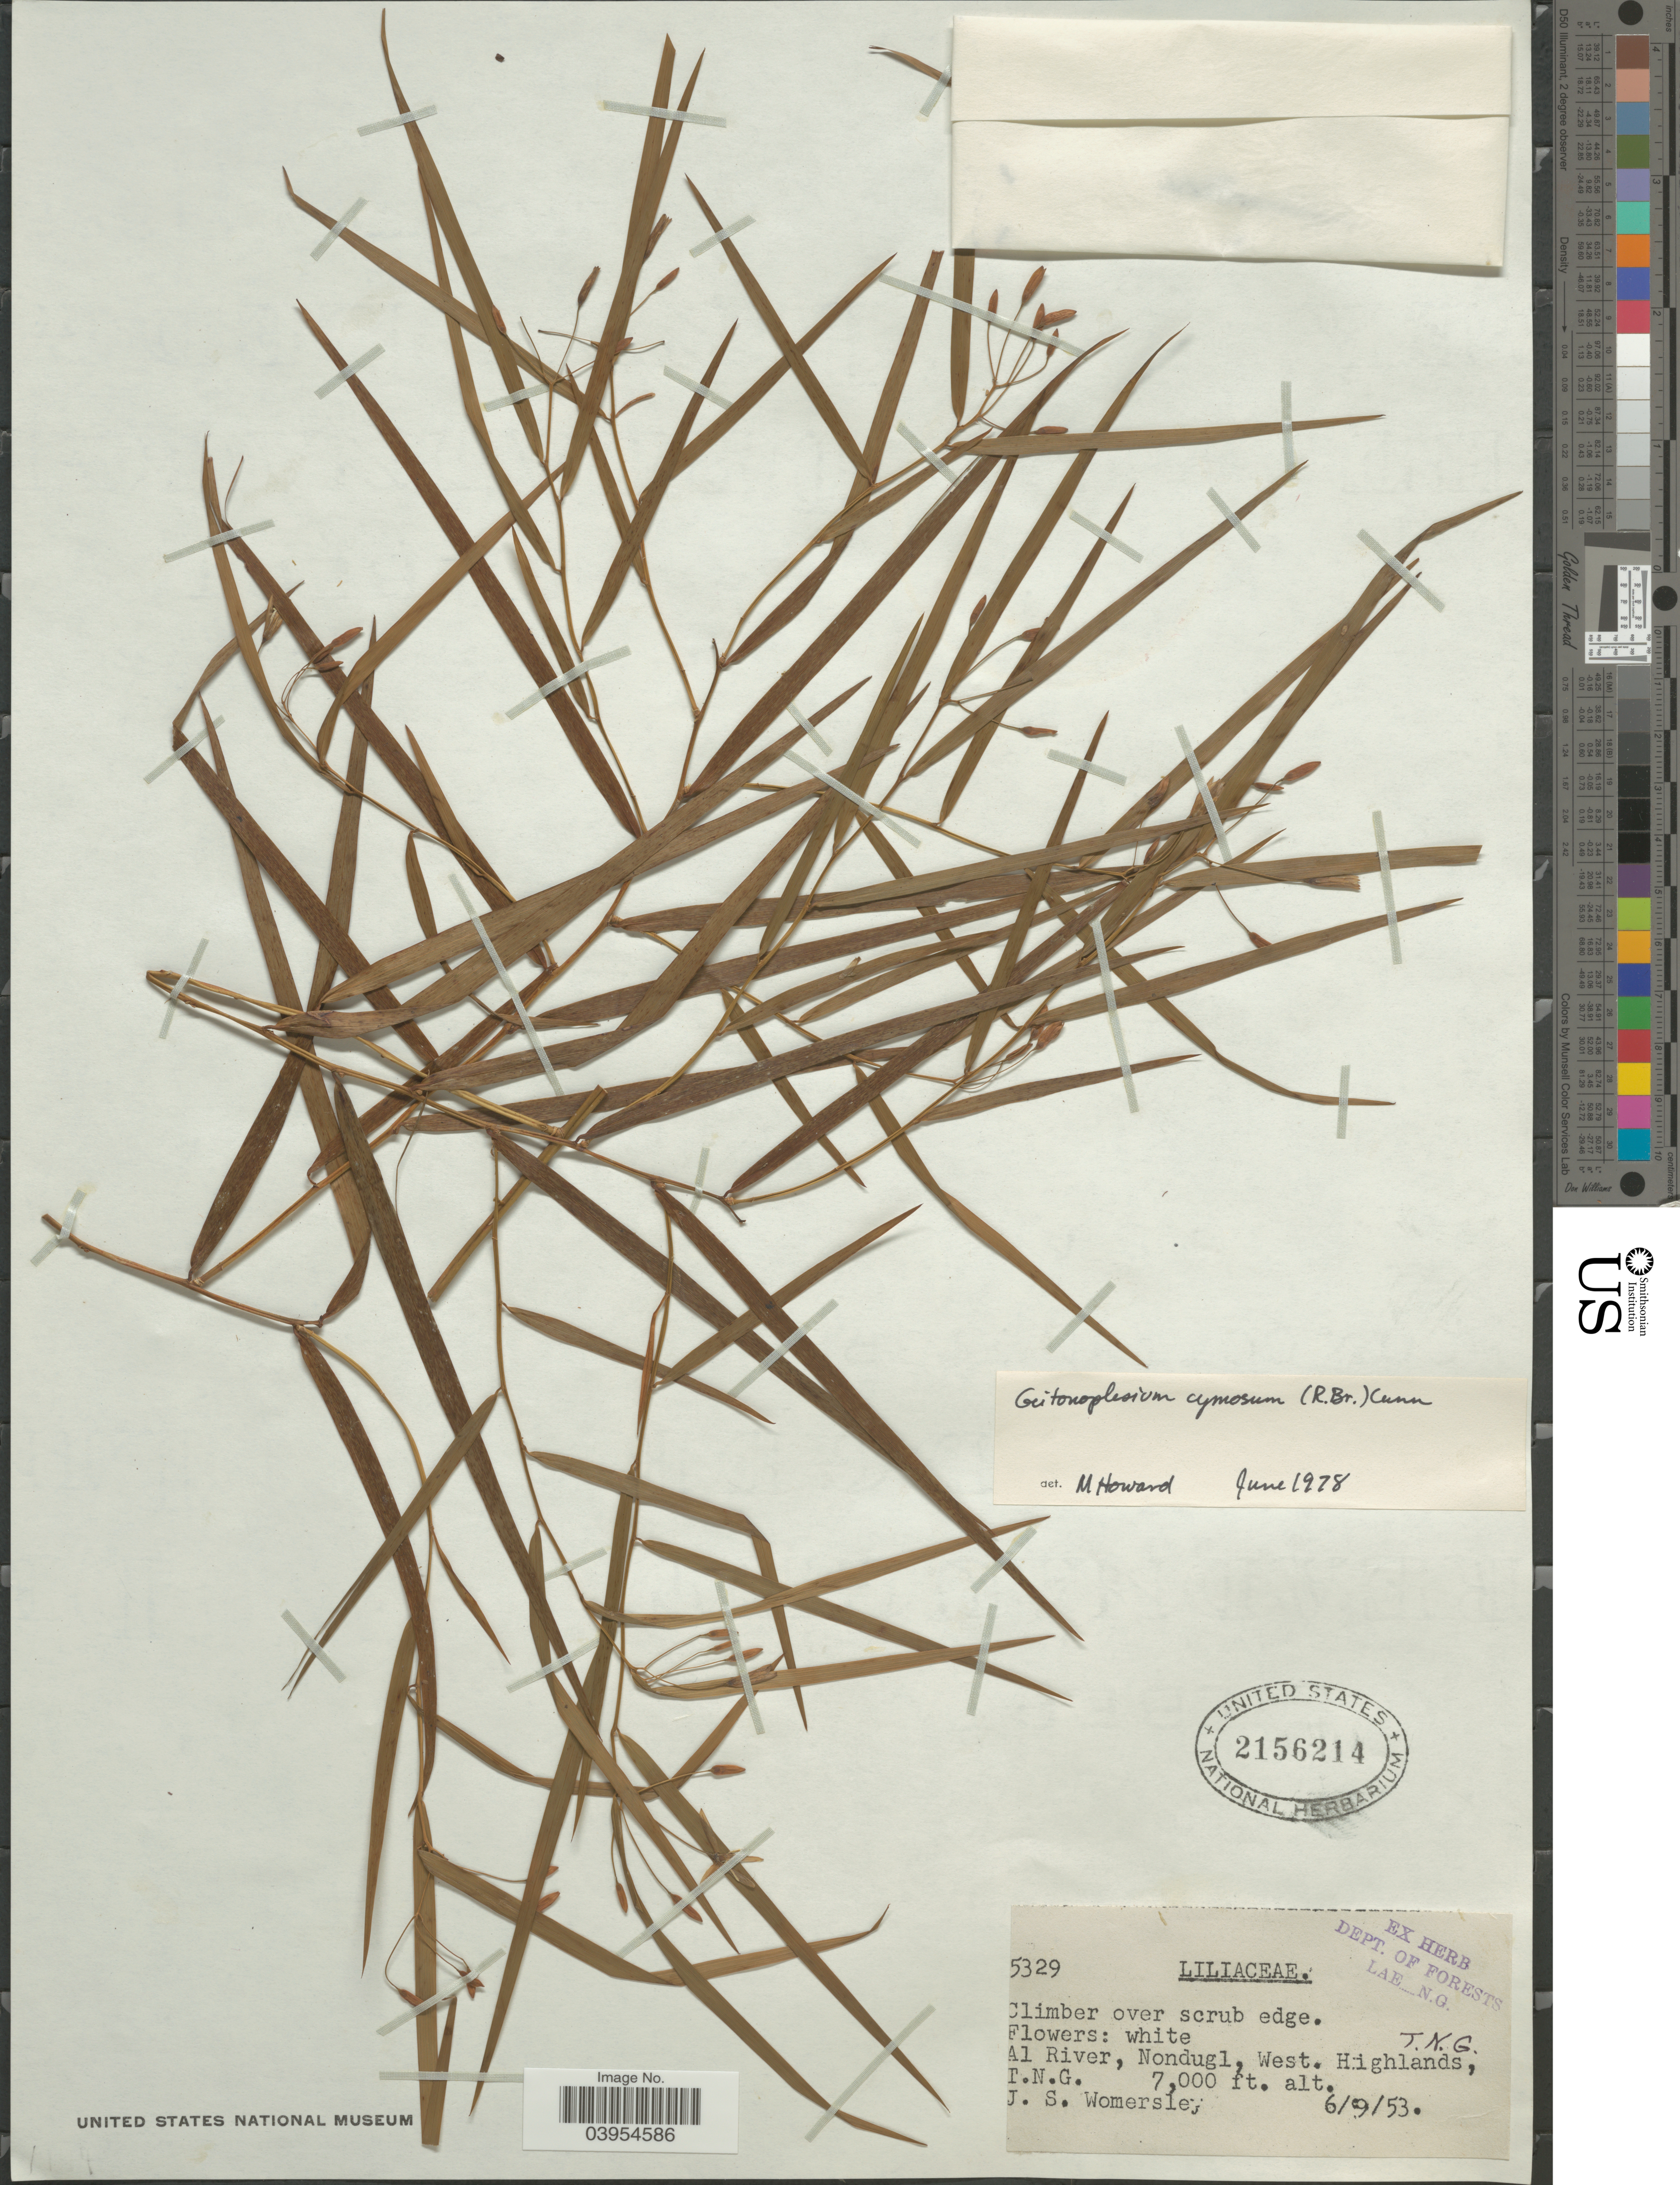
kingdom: Plantae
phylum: Tracheophyta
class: Liliopsida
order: Asparagales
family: Asphodelaceae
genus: Geitonoplesium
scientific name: Geitonoplesium cymosum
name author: (R. Br.) A. Cunn. ex Hook.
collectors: J. S. Womersley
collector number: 5329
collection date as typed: Transcribed d/m/y: 6/9/53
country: Papua New Guinea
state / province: Western Highlands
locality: Al River, Nondugl, West. Highlands, T.N.G.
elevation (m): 2134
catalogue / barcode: US 2156214